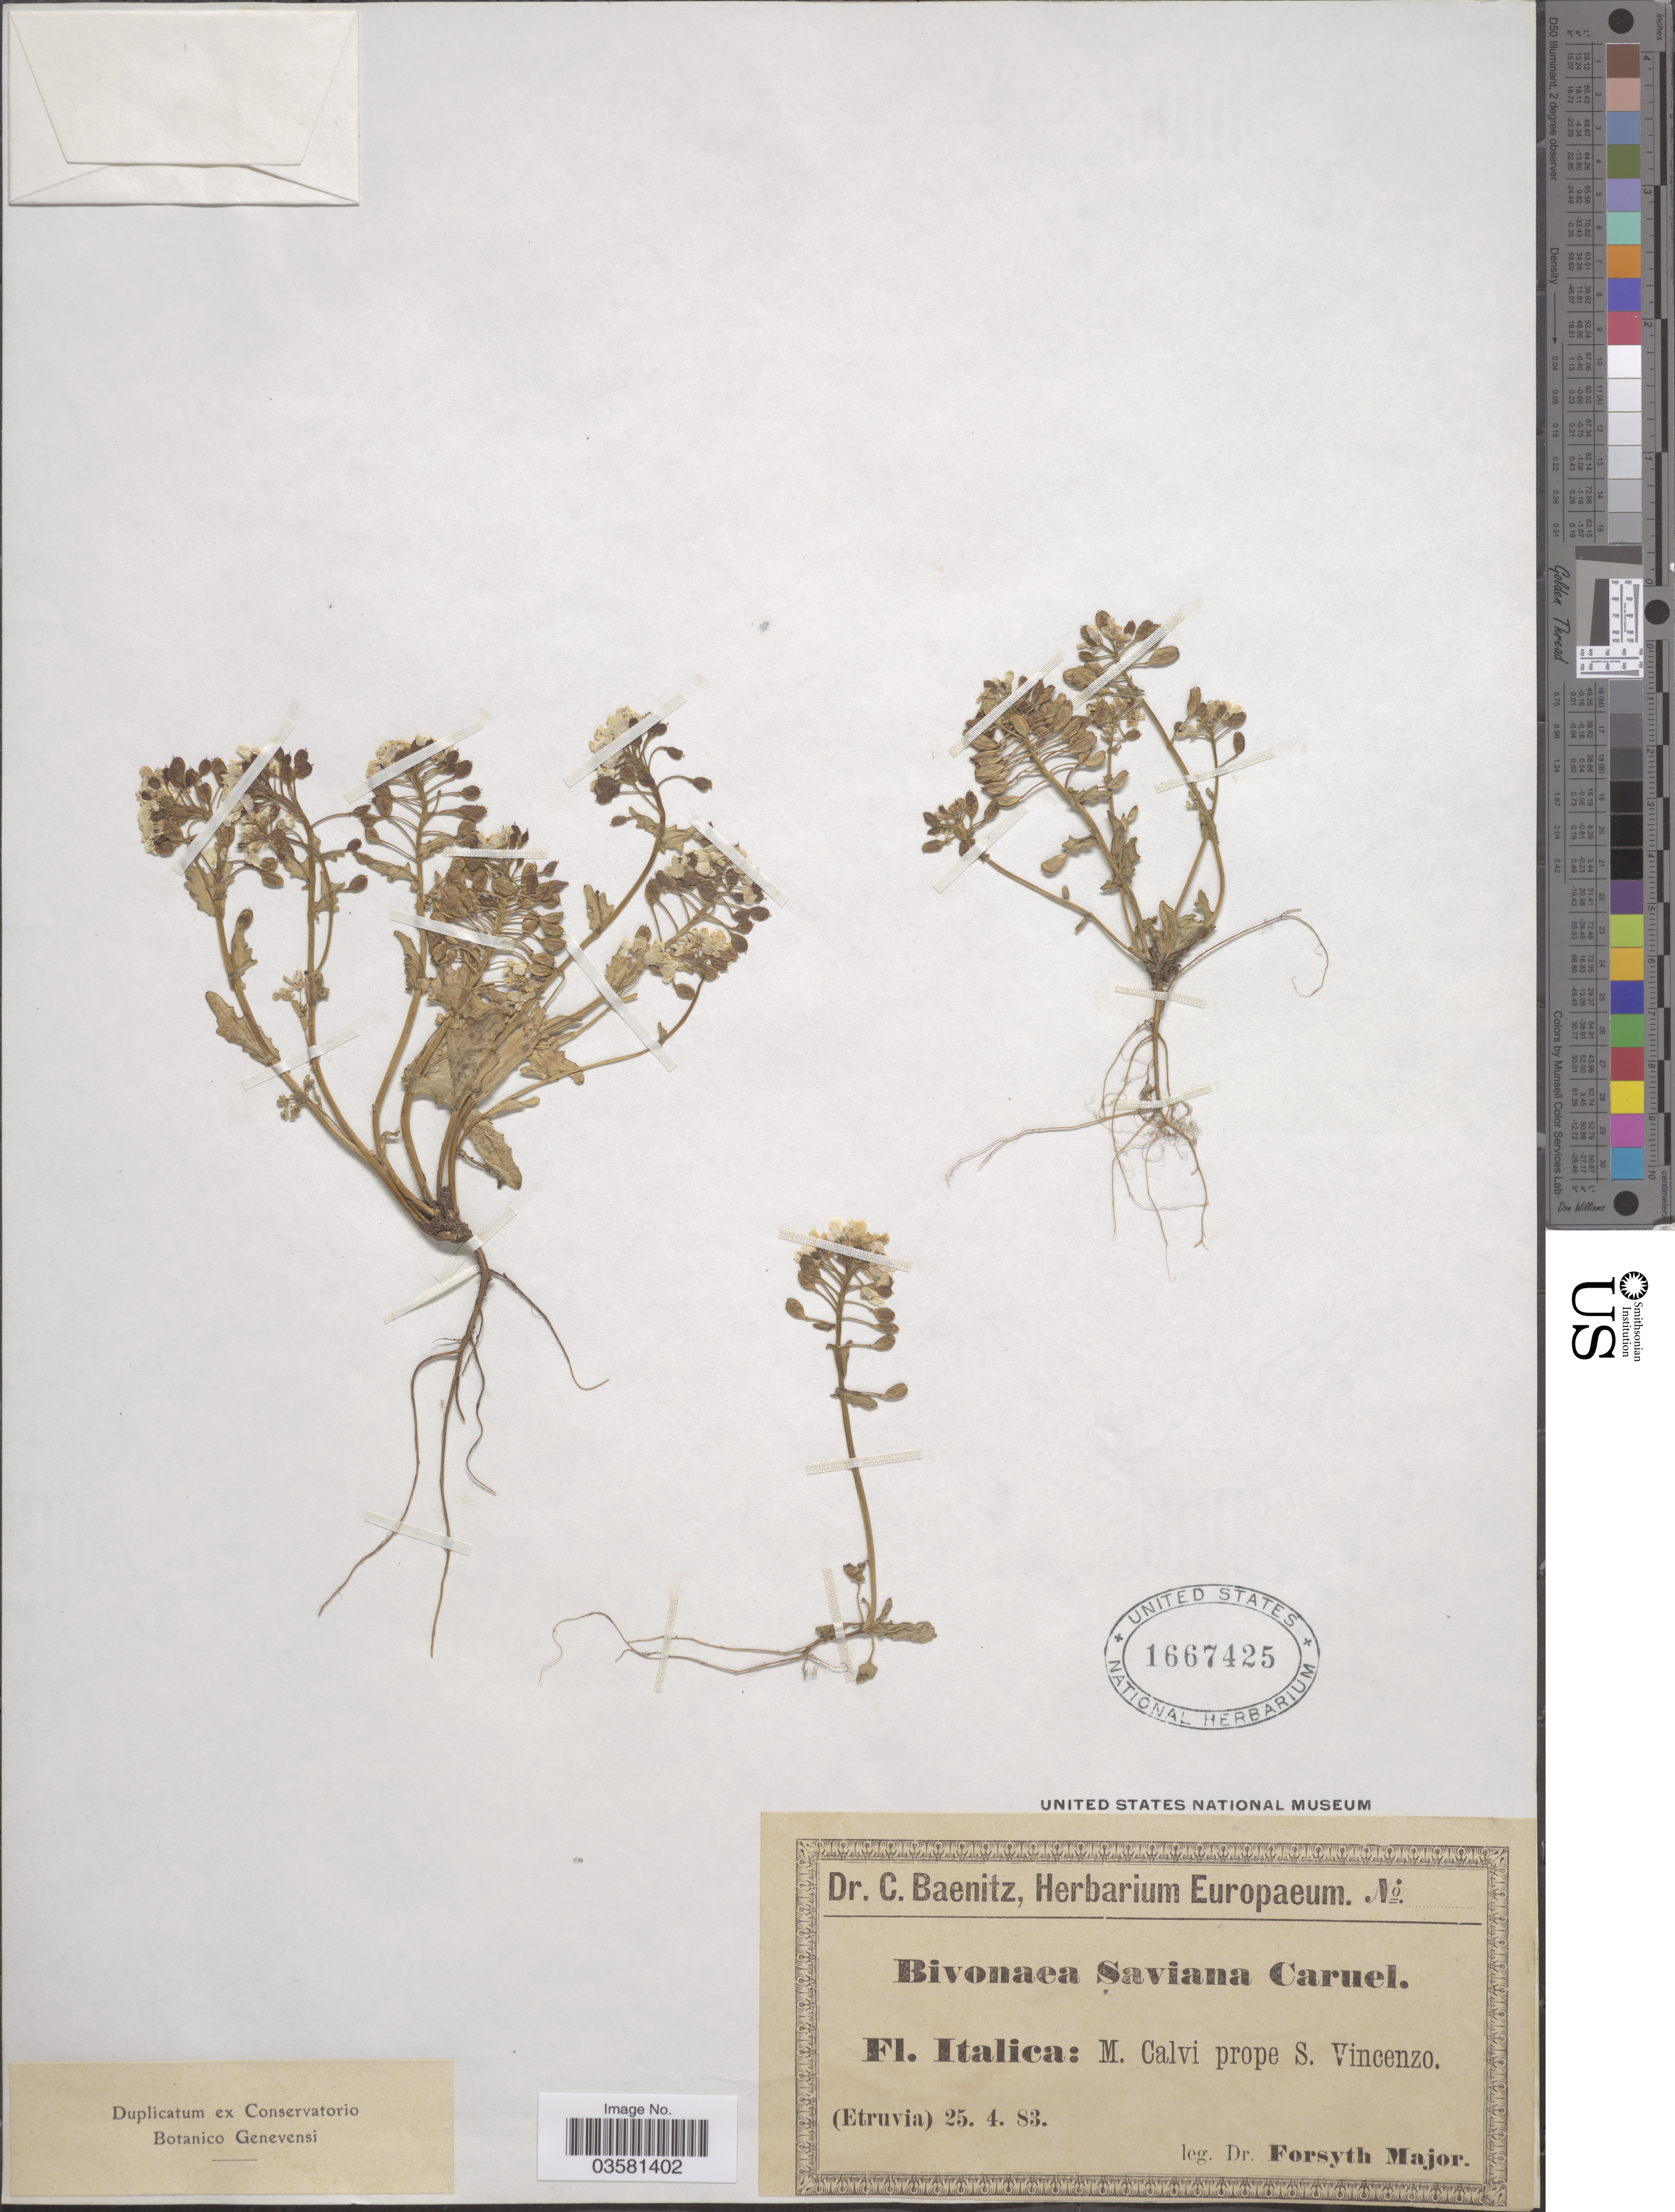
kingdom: Plantae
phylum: Tracheophyta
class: Magnoliopsida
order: Brassicales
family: Brassicaceae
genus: Bivonaea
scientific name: Bivonaea saviana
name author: Caruel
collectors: F. Major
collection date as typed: Transcribed d/m/y: 25/4/83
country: Italy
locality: Italica: M. Calvi prope S. Vincenzo. (Etruvia).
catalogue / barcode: US 1667425